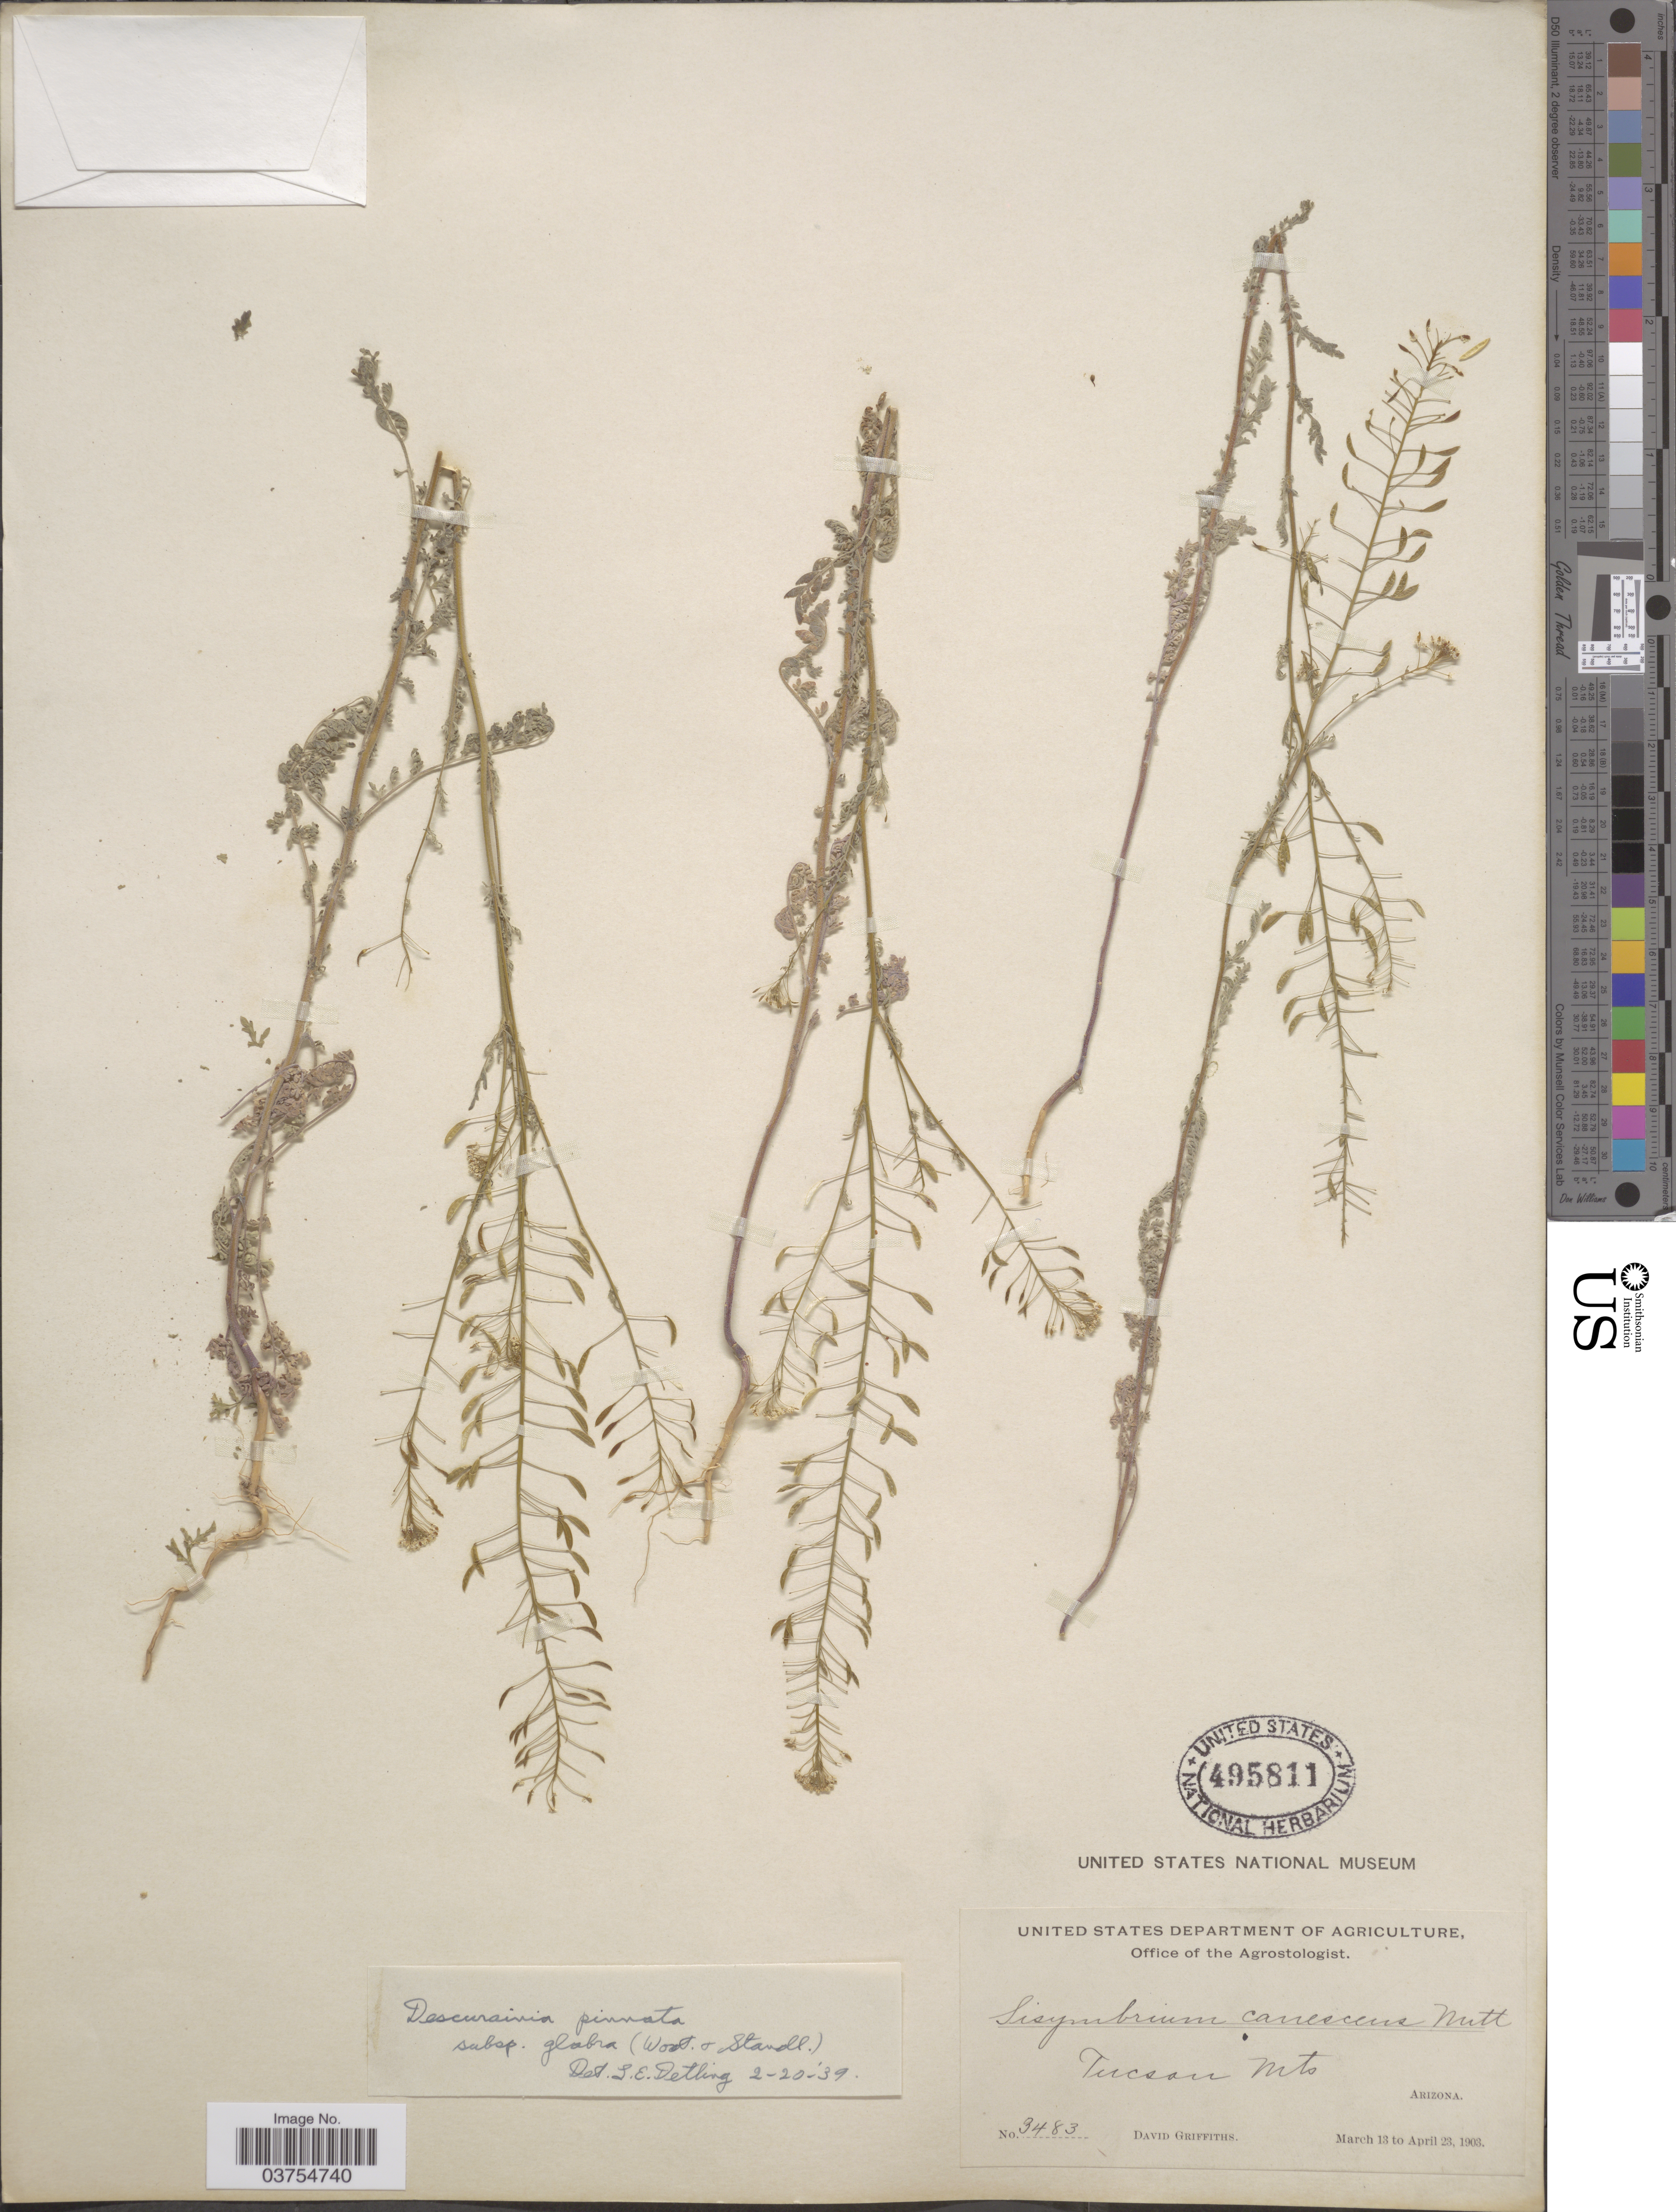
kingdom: Plantae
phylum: Tracheophyta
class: Magnoliopsida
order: Brassicales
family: Brassicaceae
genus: Descurainia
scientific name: Descurainia pinnata subsp. glabra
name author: (Wooton & Standl.) Detling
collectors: D. Griffiths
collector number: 3483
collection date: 1903-03-13/1903-04-23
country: United States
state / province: Arizona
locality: Tucson Mts.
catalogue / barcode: US 495811